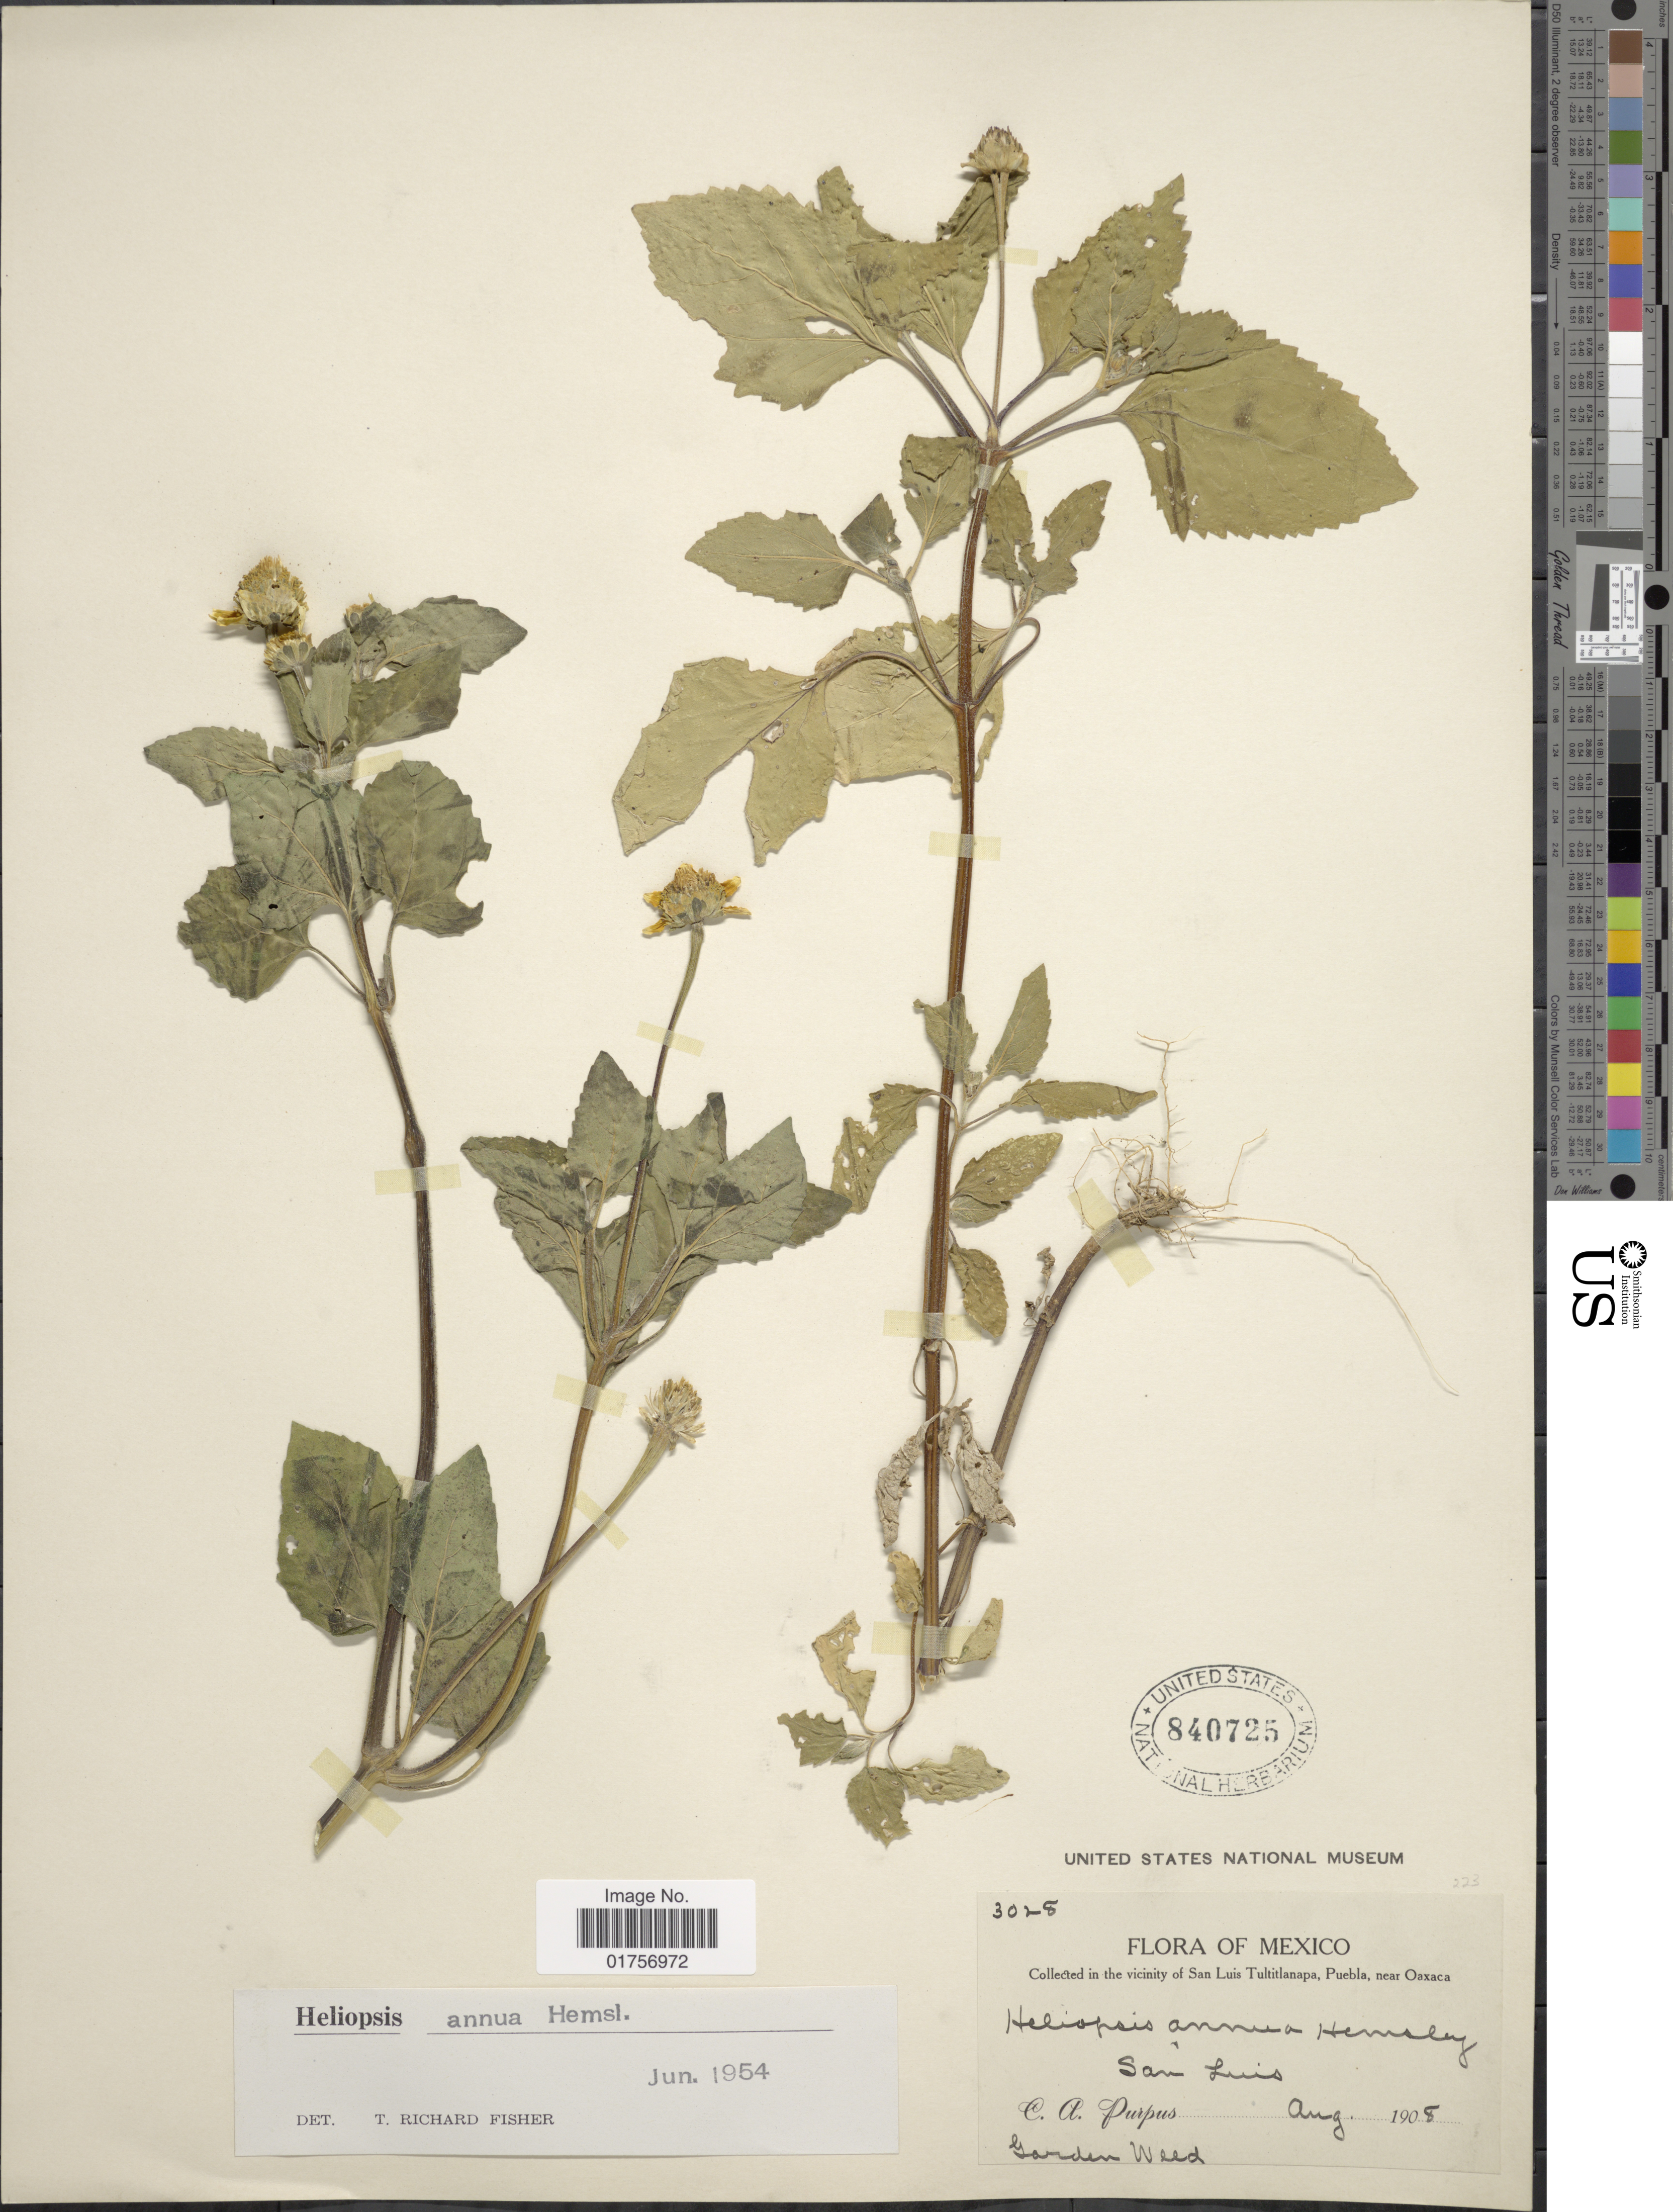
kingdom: Plantae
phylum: Tracheophyta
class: Magnoliopsida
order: Asterales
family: Asteraceae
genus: Heliopsis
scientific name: Heliopsis annua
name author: Hemsl.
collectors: C. A. Purpus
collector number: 3028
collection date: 1908-08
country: Mexico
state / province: Puebla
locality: Vicinity of San Luis Tultitlanapa, Puebla, near Oaxaca. San Luis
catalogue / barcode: US 840725